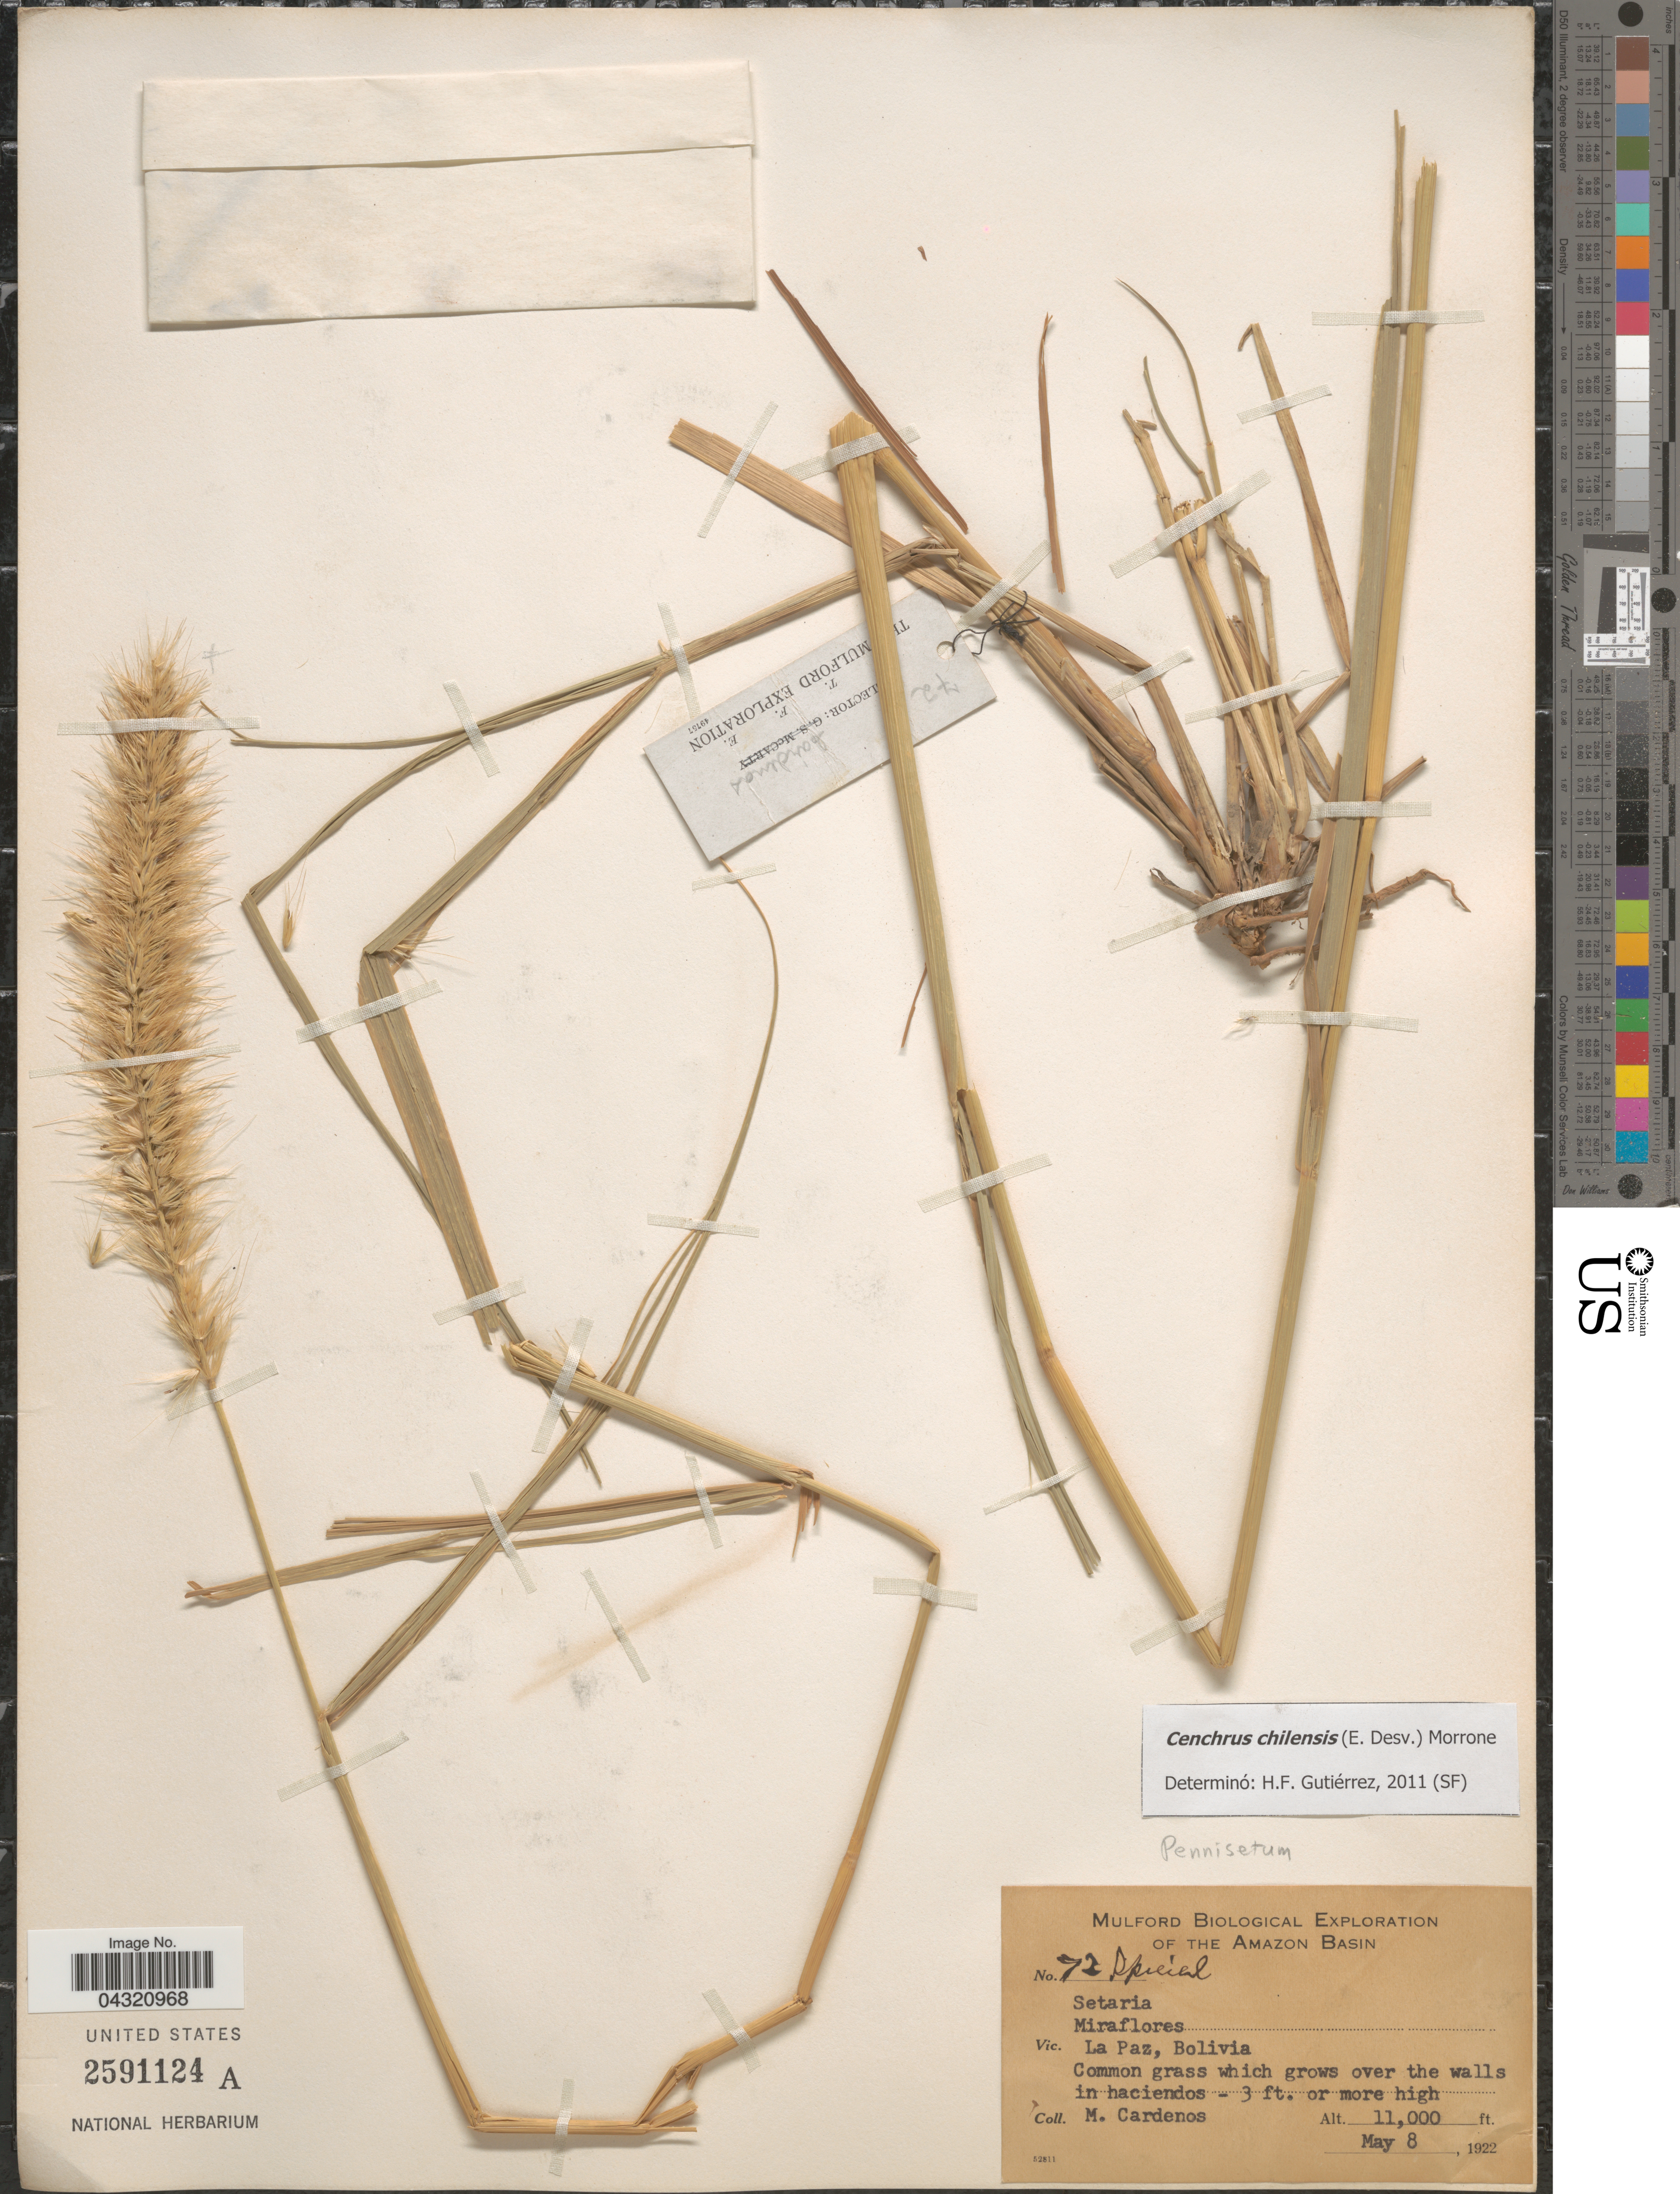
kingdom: Plantae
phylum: Tracheophyta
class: Liliopsida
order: Poales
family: Poaceae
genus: Cenchrus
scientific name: Cenchrus chilensis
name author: (É. Desv.) Morrone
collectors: M. Cárdenas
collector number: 72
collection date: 1922-05-08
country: Bolivia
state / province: La Paz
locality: Miraflores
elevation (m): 3353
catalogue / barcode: US 2591124A